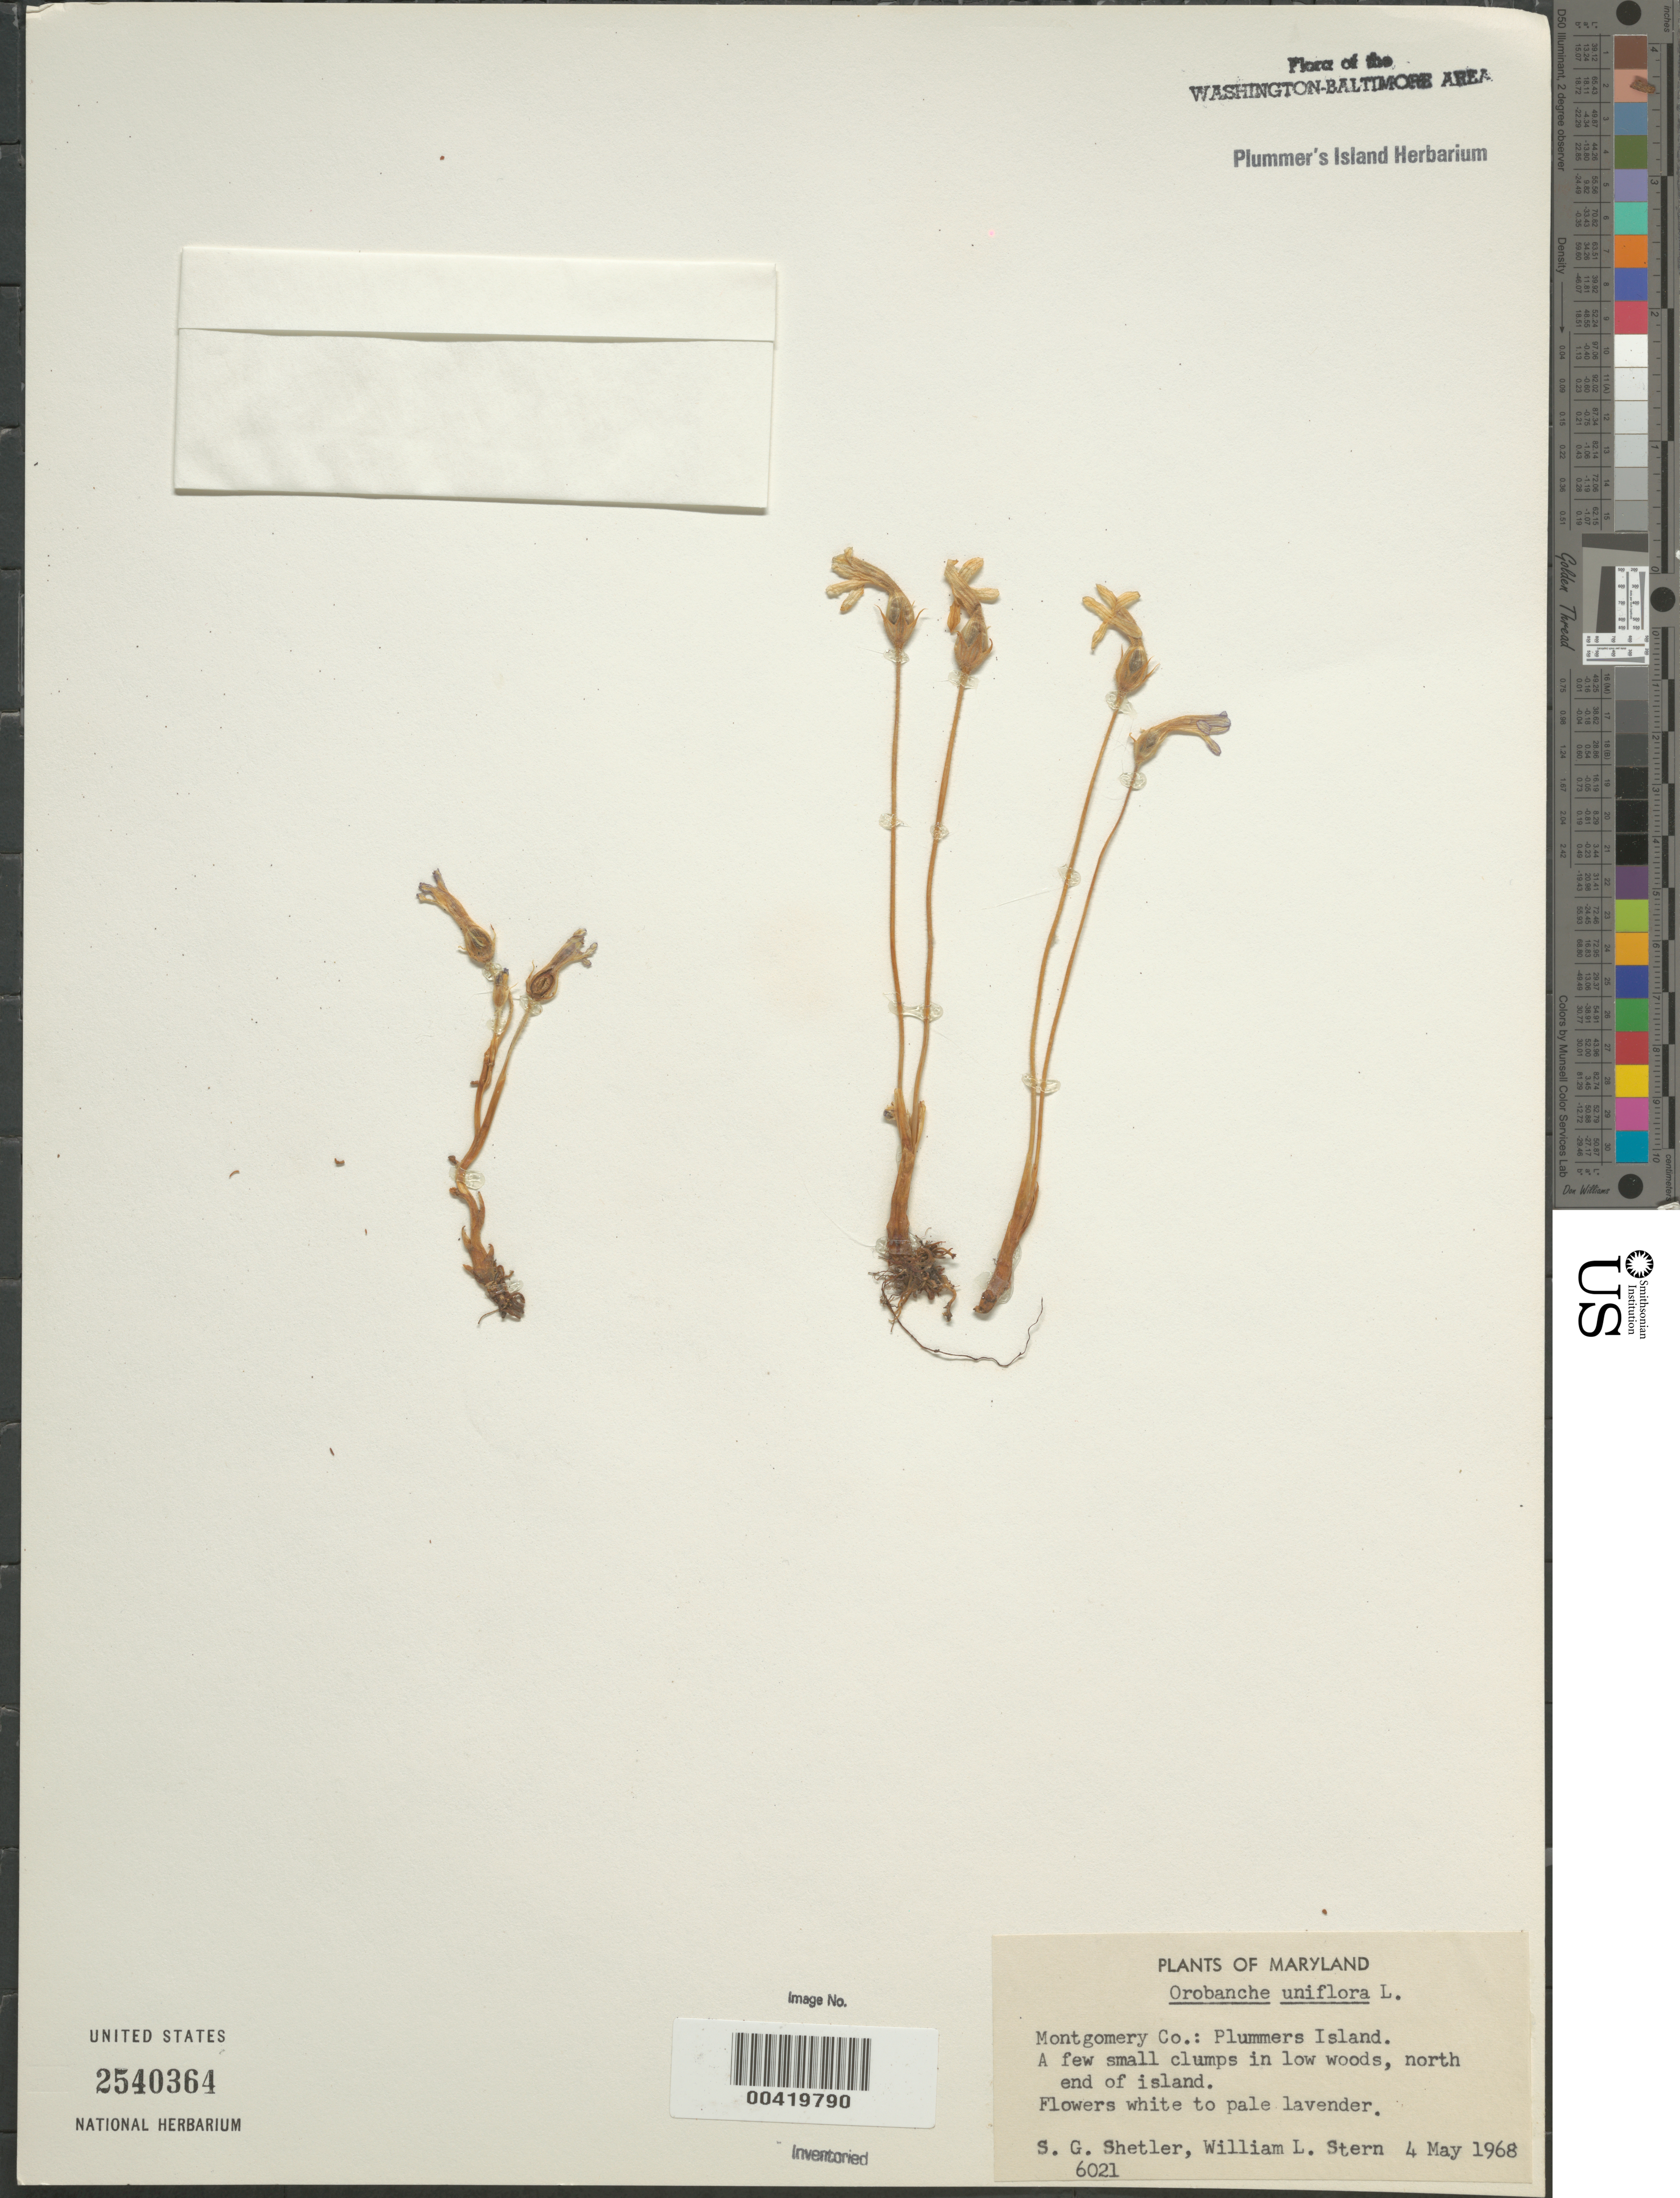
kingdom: Plantae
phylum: Tracheophyta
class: Magnoliopsida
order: Lamiales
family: Orobanchaceae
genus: Orobanche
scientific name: Orobanche uniflora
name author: L.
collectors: S. Shetler & W. L. Stern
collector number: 6021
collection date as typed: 04 May 1968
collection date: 1968-05-04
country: United States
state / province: Maryland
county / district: Montgomery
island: Plummers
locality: Plummer's Island; north end of Island C. & O. Canal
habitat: Low woods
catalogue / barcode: US 2540364